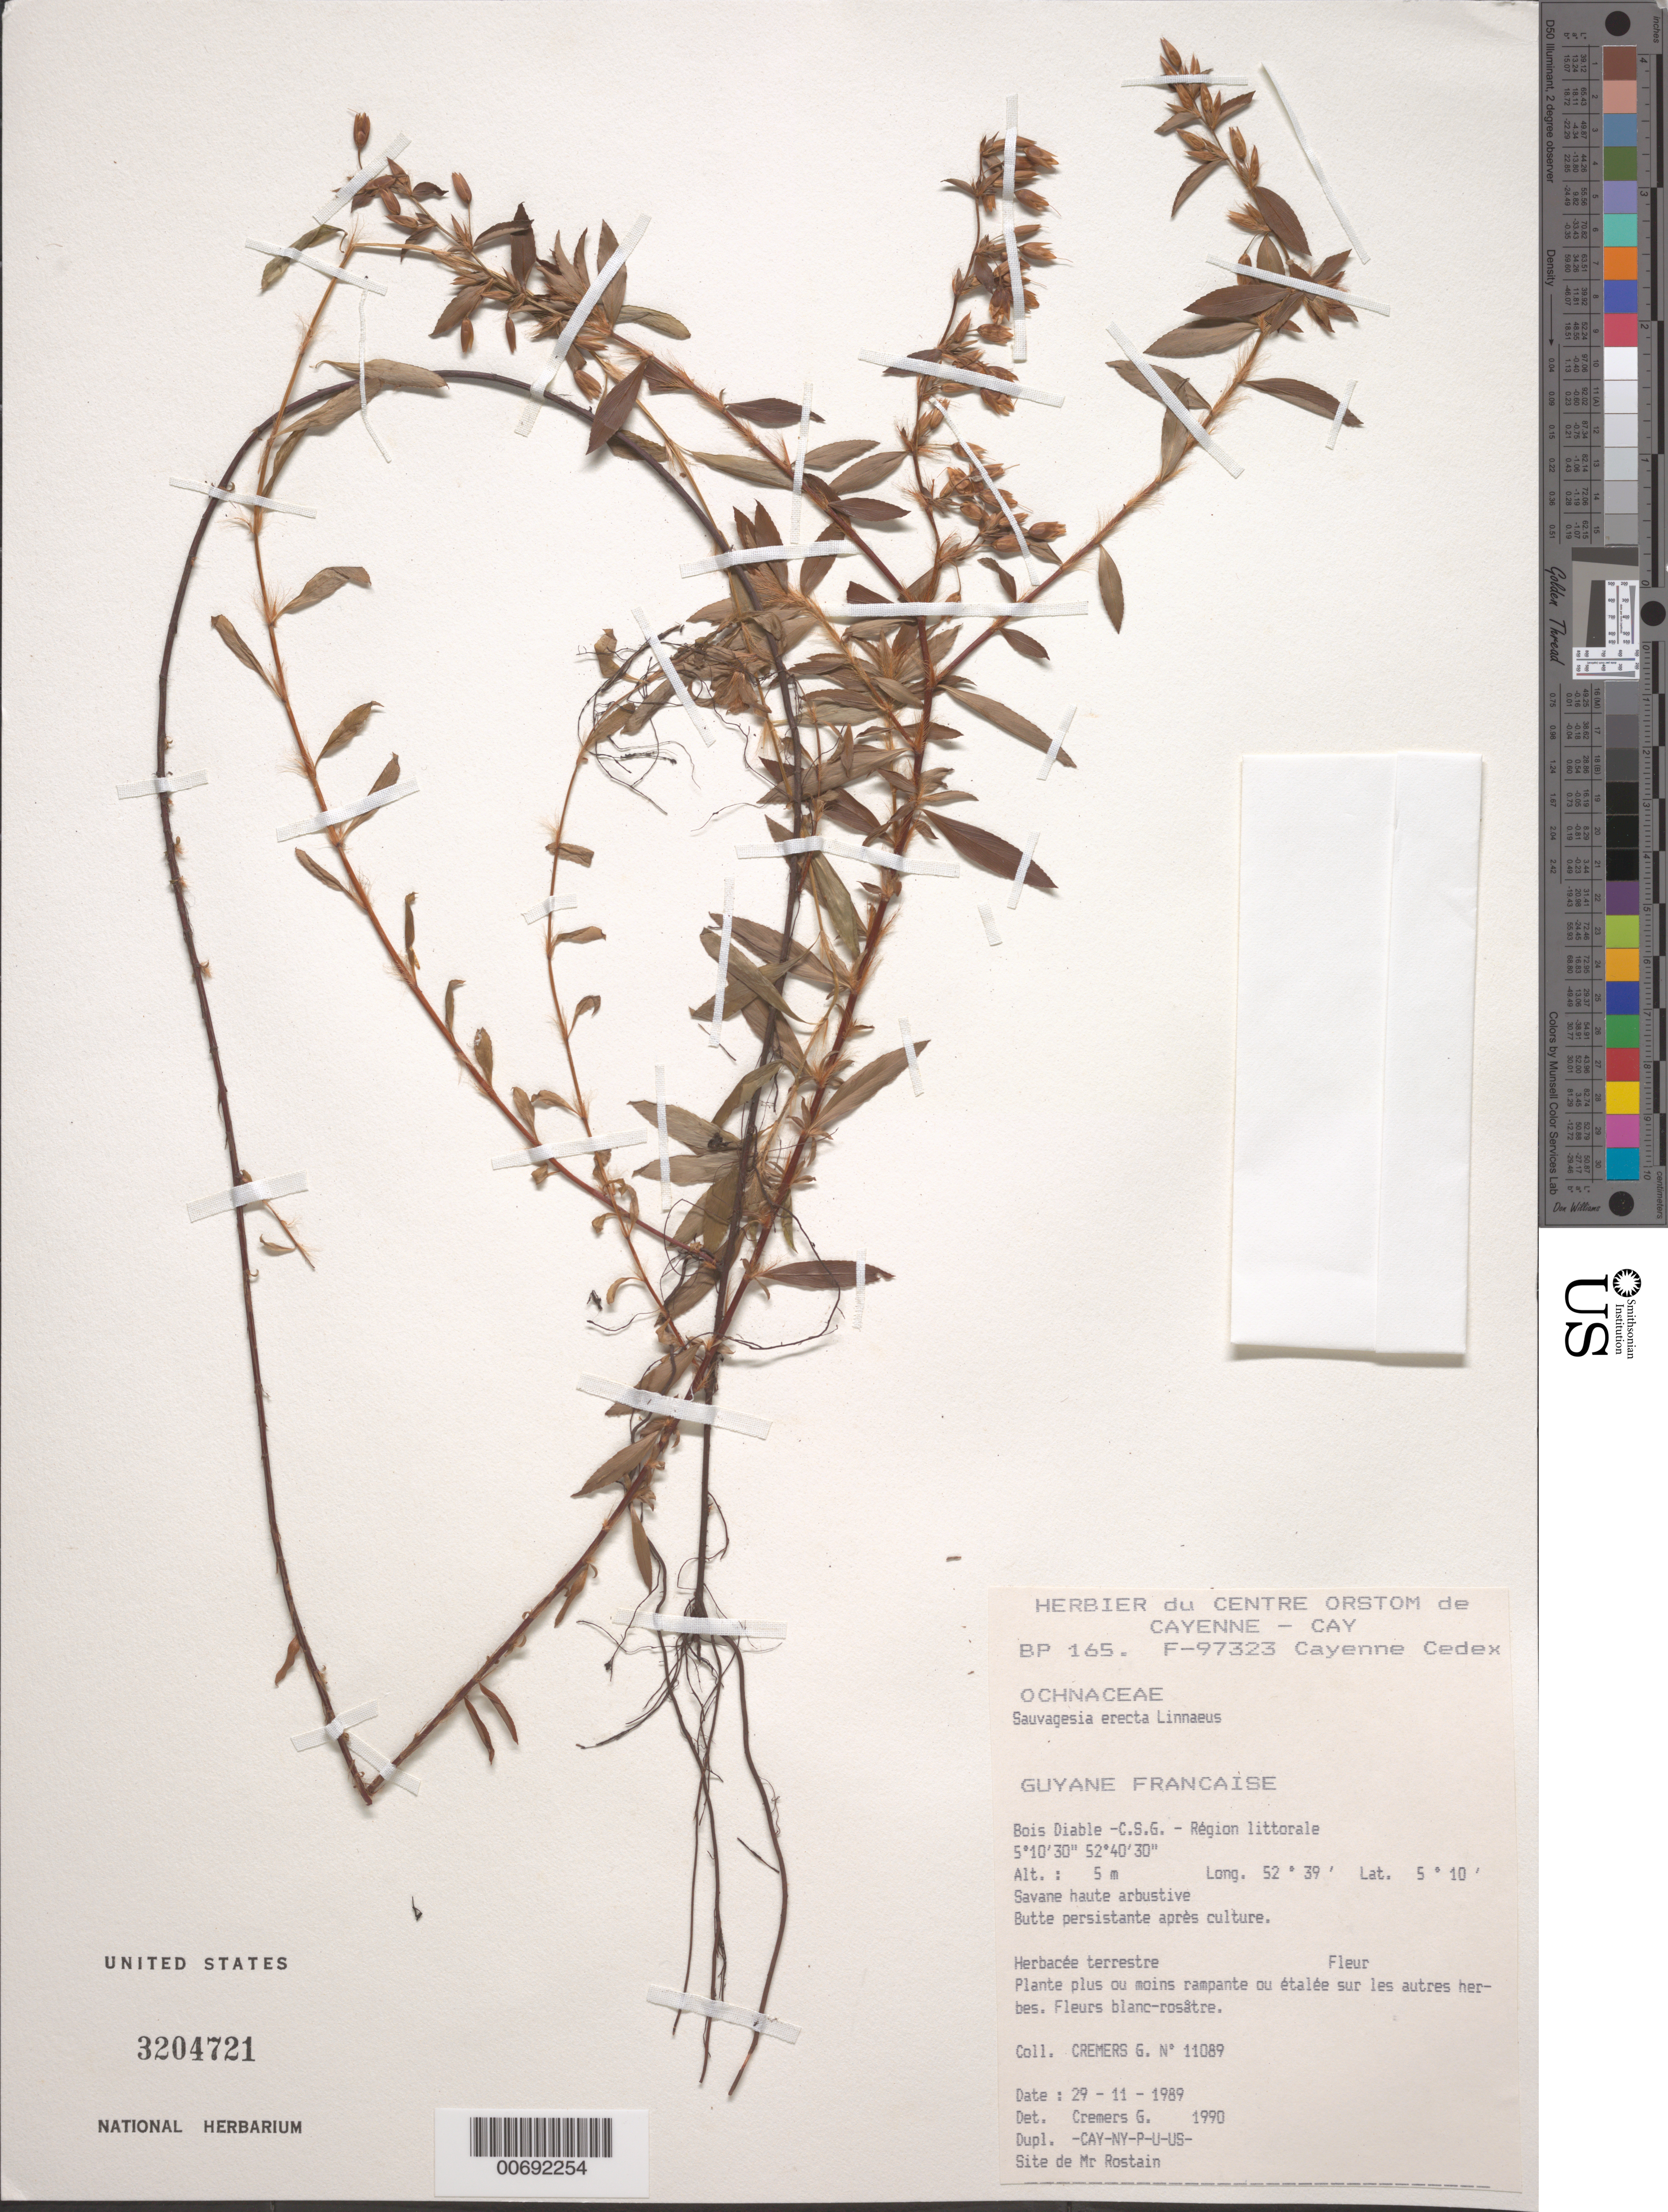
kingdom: Plantae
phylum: Tracheophyta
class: Magnoliopsida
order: Malpighiales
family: Ochnaceae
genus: Sauvagesia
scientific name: Sauvagesia erecta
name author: L.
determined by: Cremers, Georges A.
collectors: G. Cremers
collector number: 11089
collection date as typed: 29-Nov-89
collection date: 1989-11-29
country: French Guiana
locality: Bois Diable, C.S.G.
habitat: Région littorale, savane haute arbustive, butte persistante apres culture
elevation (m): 5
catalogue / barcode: US 3204721